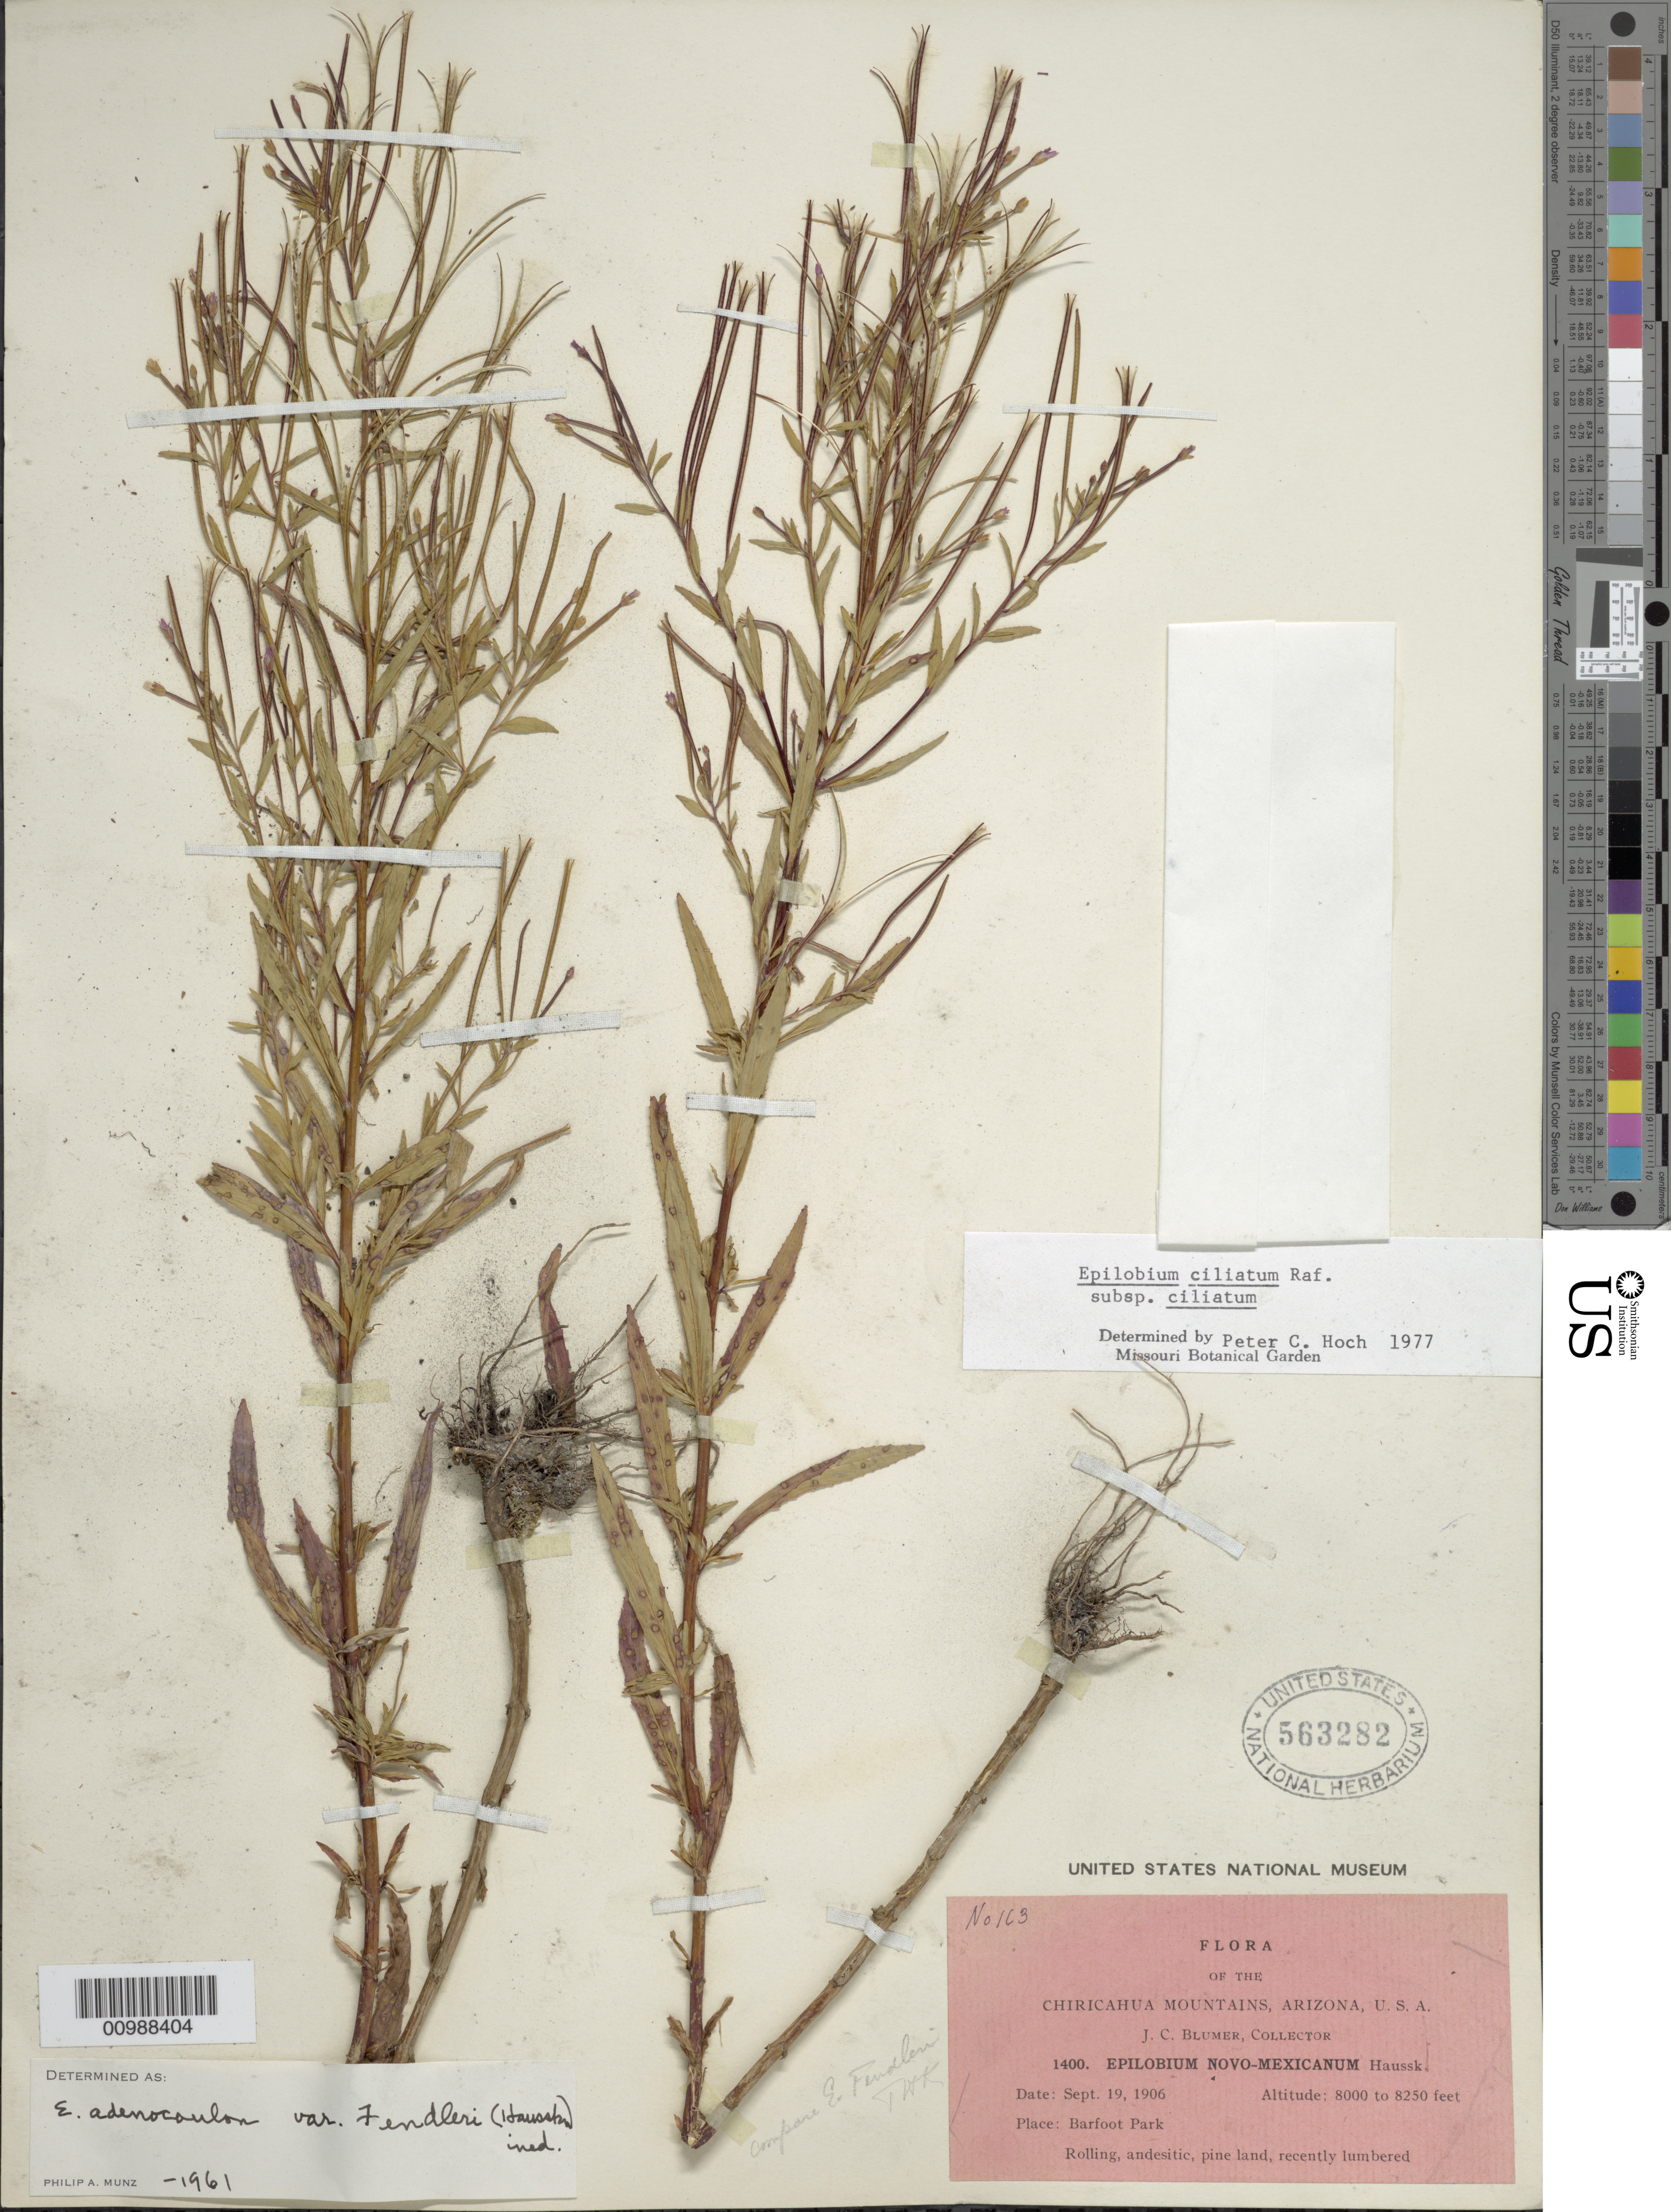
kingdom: Plantae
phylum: Tracheophyta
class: Magnoliopsida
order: Myrtales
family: Onagraceae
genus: Epilobium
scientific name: Epilobium ciliatum subsp. ciliatum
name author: Raf.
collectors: J. C. Blumer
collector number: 163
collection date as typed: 19 Sep 1906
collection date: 1906-09-19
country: United States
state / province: Arizona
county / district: Cochise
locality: Chiricahua Mountains, Barfoot Park. Rolling, andestic, pine land, recently lumbered.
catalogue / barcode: US 563282